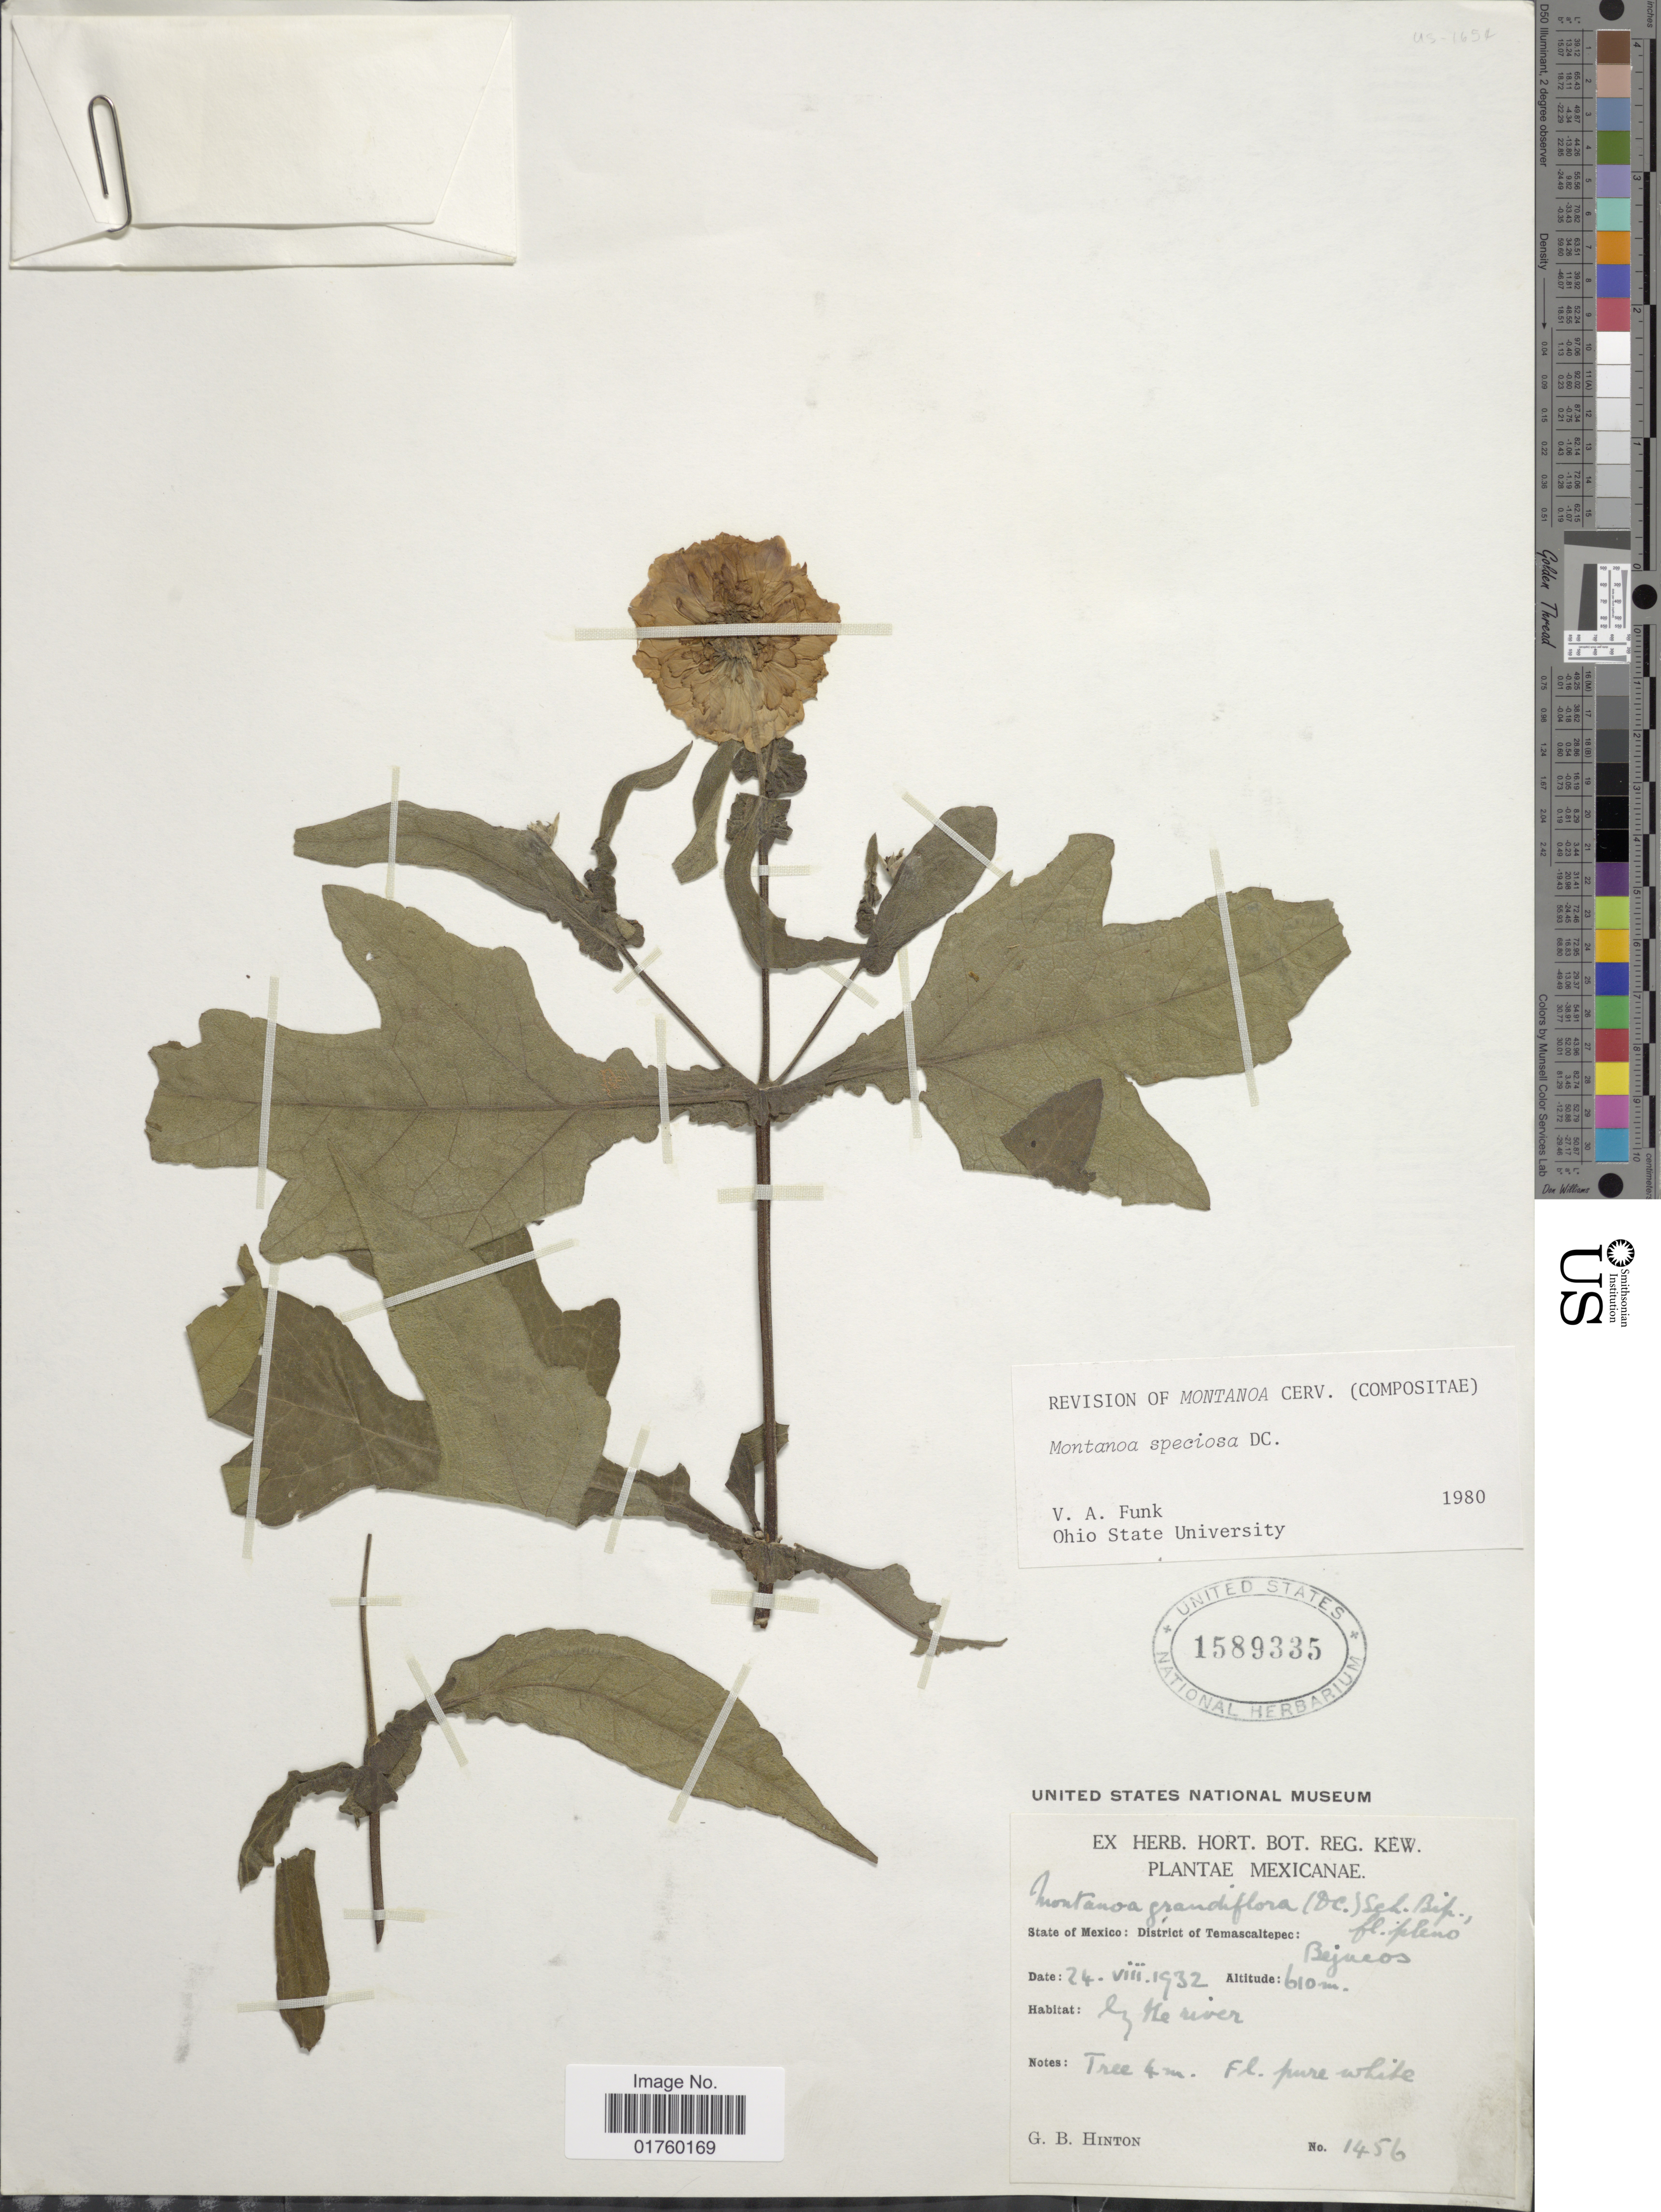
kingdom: Plantae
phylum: Tracheophyta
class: Magnoliopsida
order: Asterales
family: Asteraceae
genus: Montanoa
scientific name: Montanoa speciosa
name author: (DC.) Sch. Bip. ex K. Koch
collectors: G. B. Hinton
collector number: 1456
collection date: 1932-08-24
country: Mexico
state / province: México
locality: District of Temascaltepec: Bejucos.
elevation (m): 610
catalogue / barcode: US 1589335